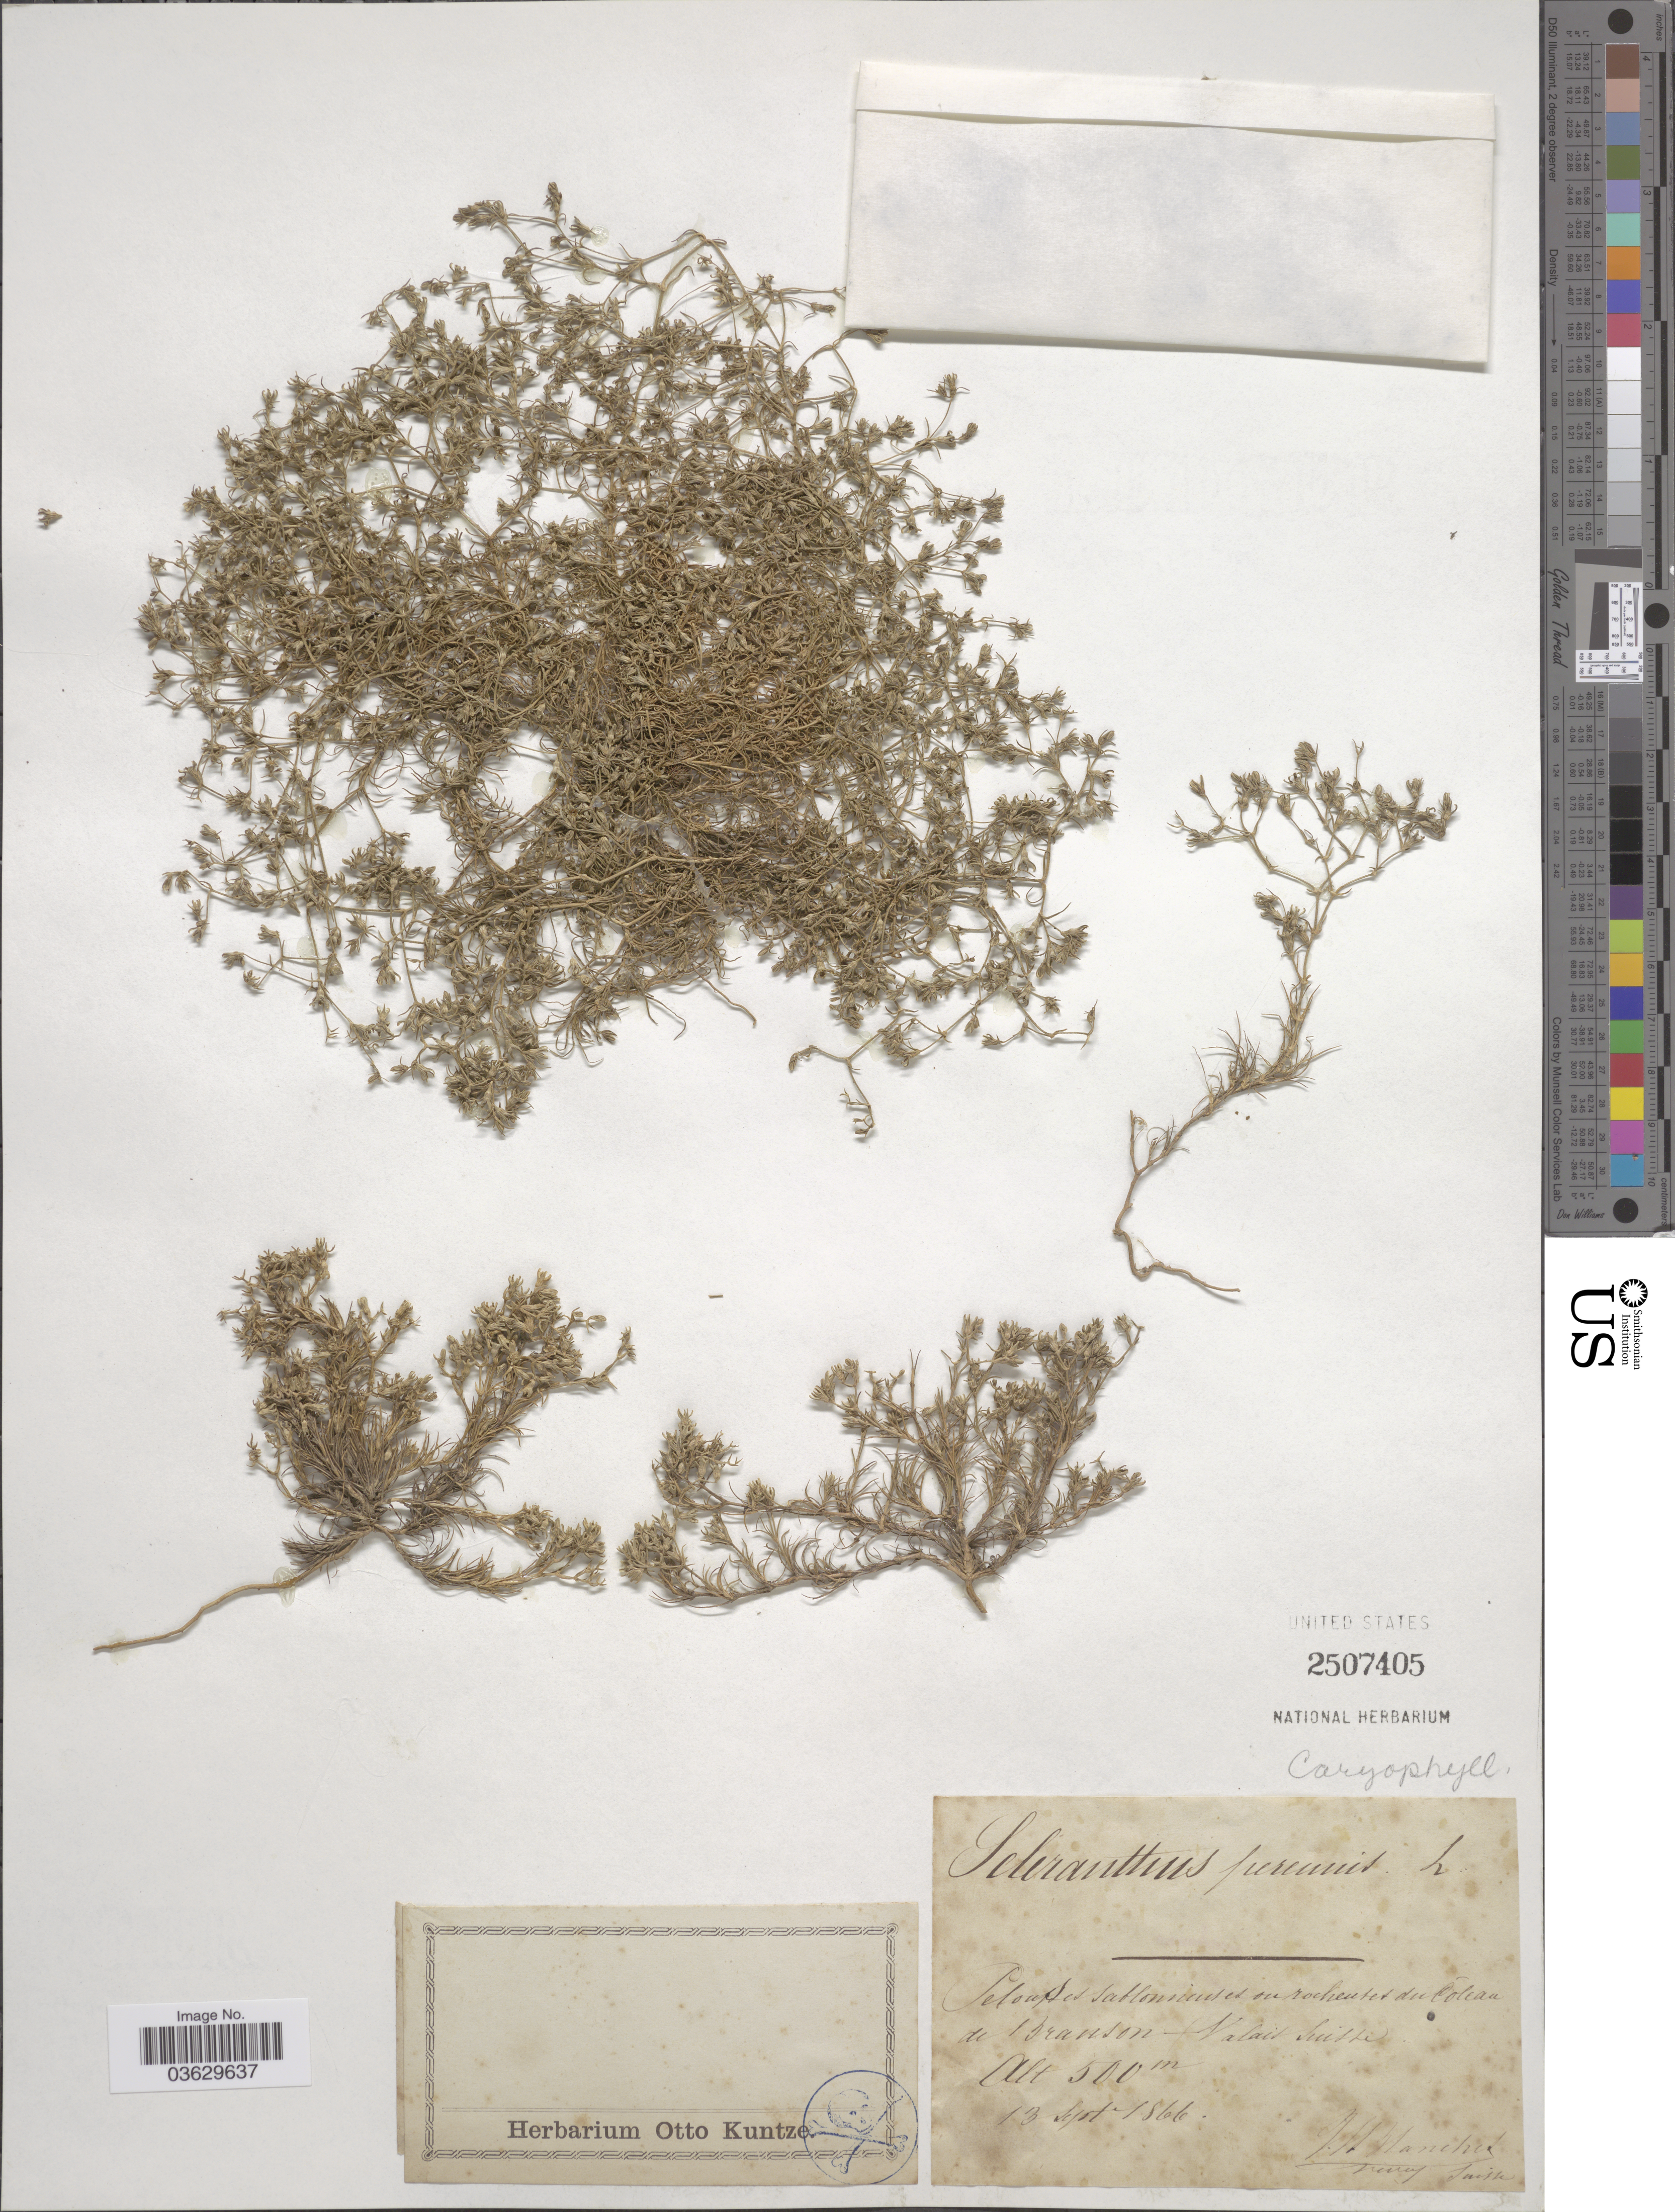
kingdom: Plantae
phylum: Tracheophyta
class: Magnoliopsida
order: Caryophyllales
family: Caryophyllaceae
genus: Scleranthus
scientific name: Scleranthus perennis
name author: L.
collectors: J. Blanchet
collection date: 1866-09-13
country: Switzerland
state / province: Valais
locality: Pelousses sabloneuses et surochentet du Coleau de Branson. Suisse.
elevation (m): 500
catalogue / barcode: US 2507405